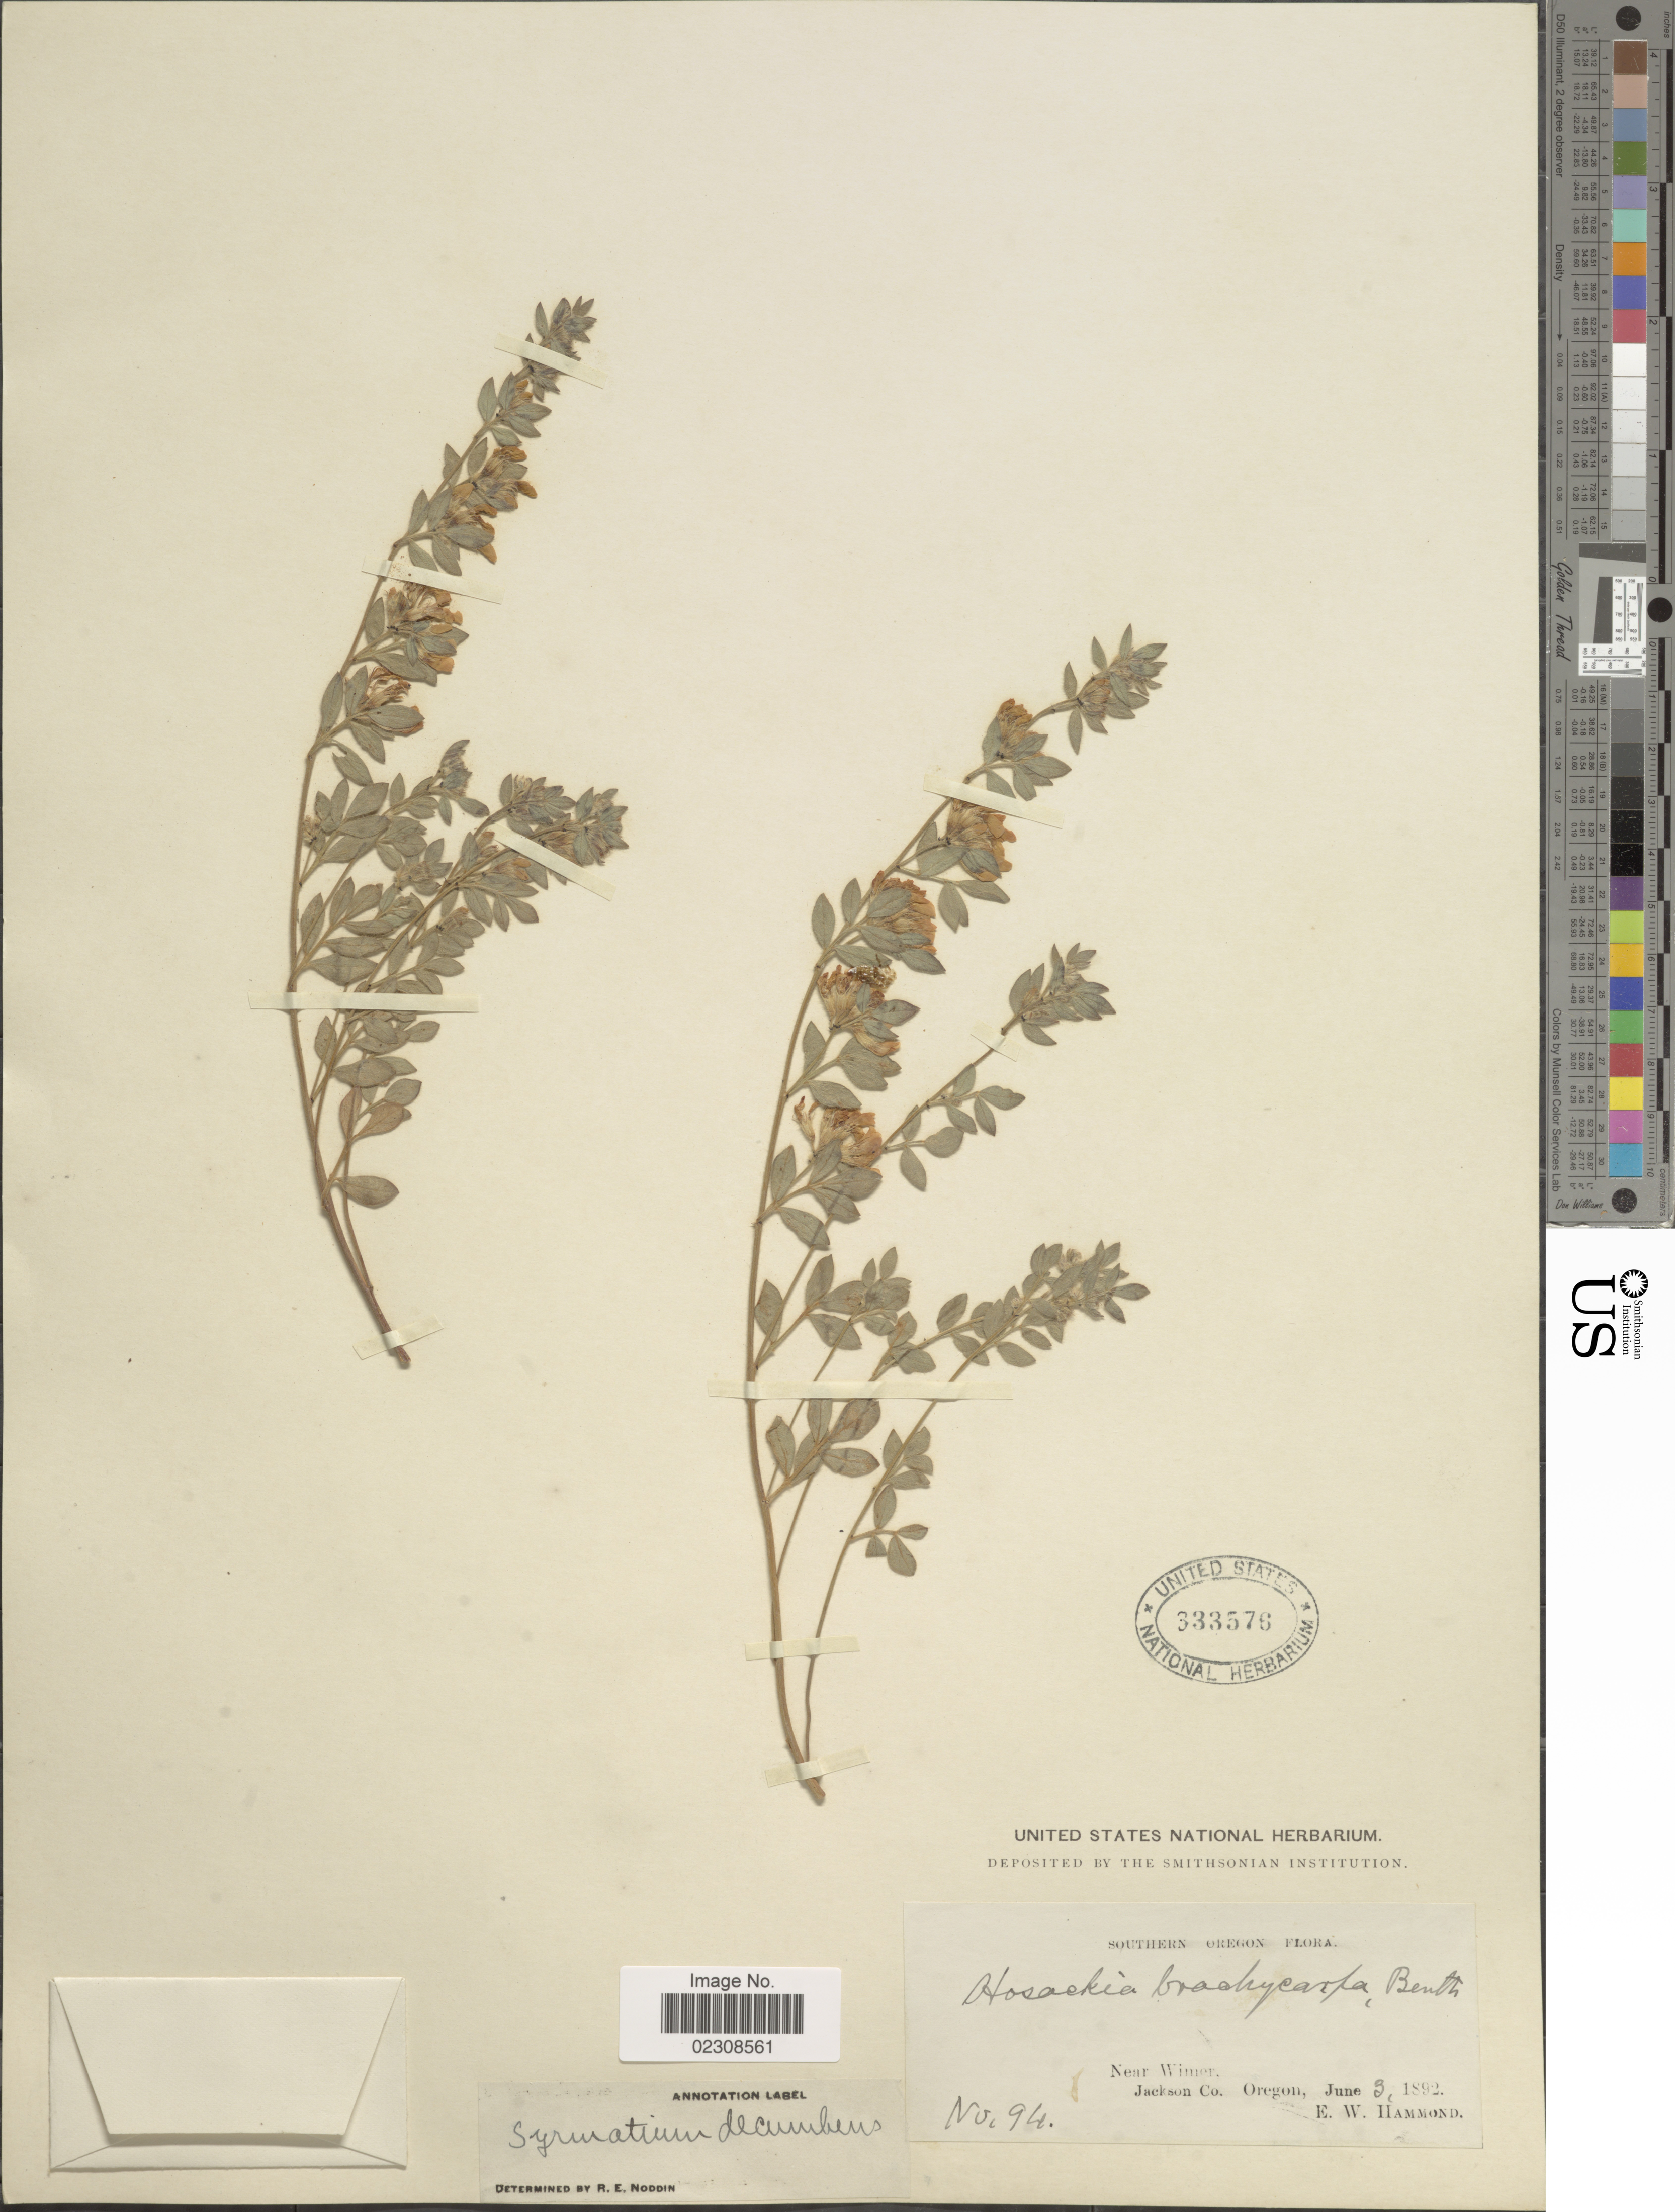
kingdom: Plantae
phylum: Tracheophyta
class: Magnoliopsida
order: Fabales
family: Fabaceae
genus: Syrmatium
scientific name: Syrmatium decumbens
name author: (Benth.) Greene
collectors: E. Hammond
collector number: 94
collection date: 1892-06-03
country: United States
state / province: Oregon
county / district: Jackson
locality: Southern Oregon. Near Wimer, Jackson Co.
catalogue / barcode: US 333576